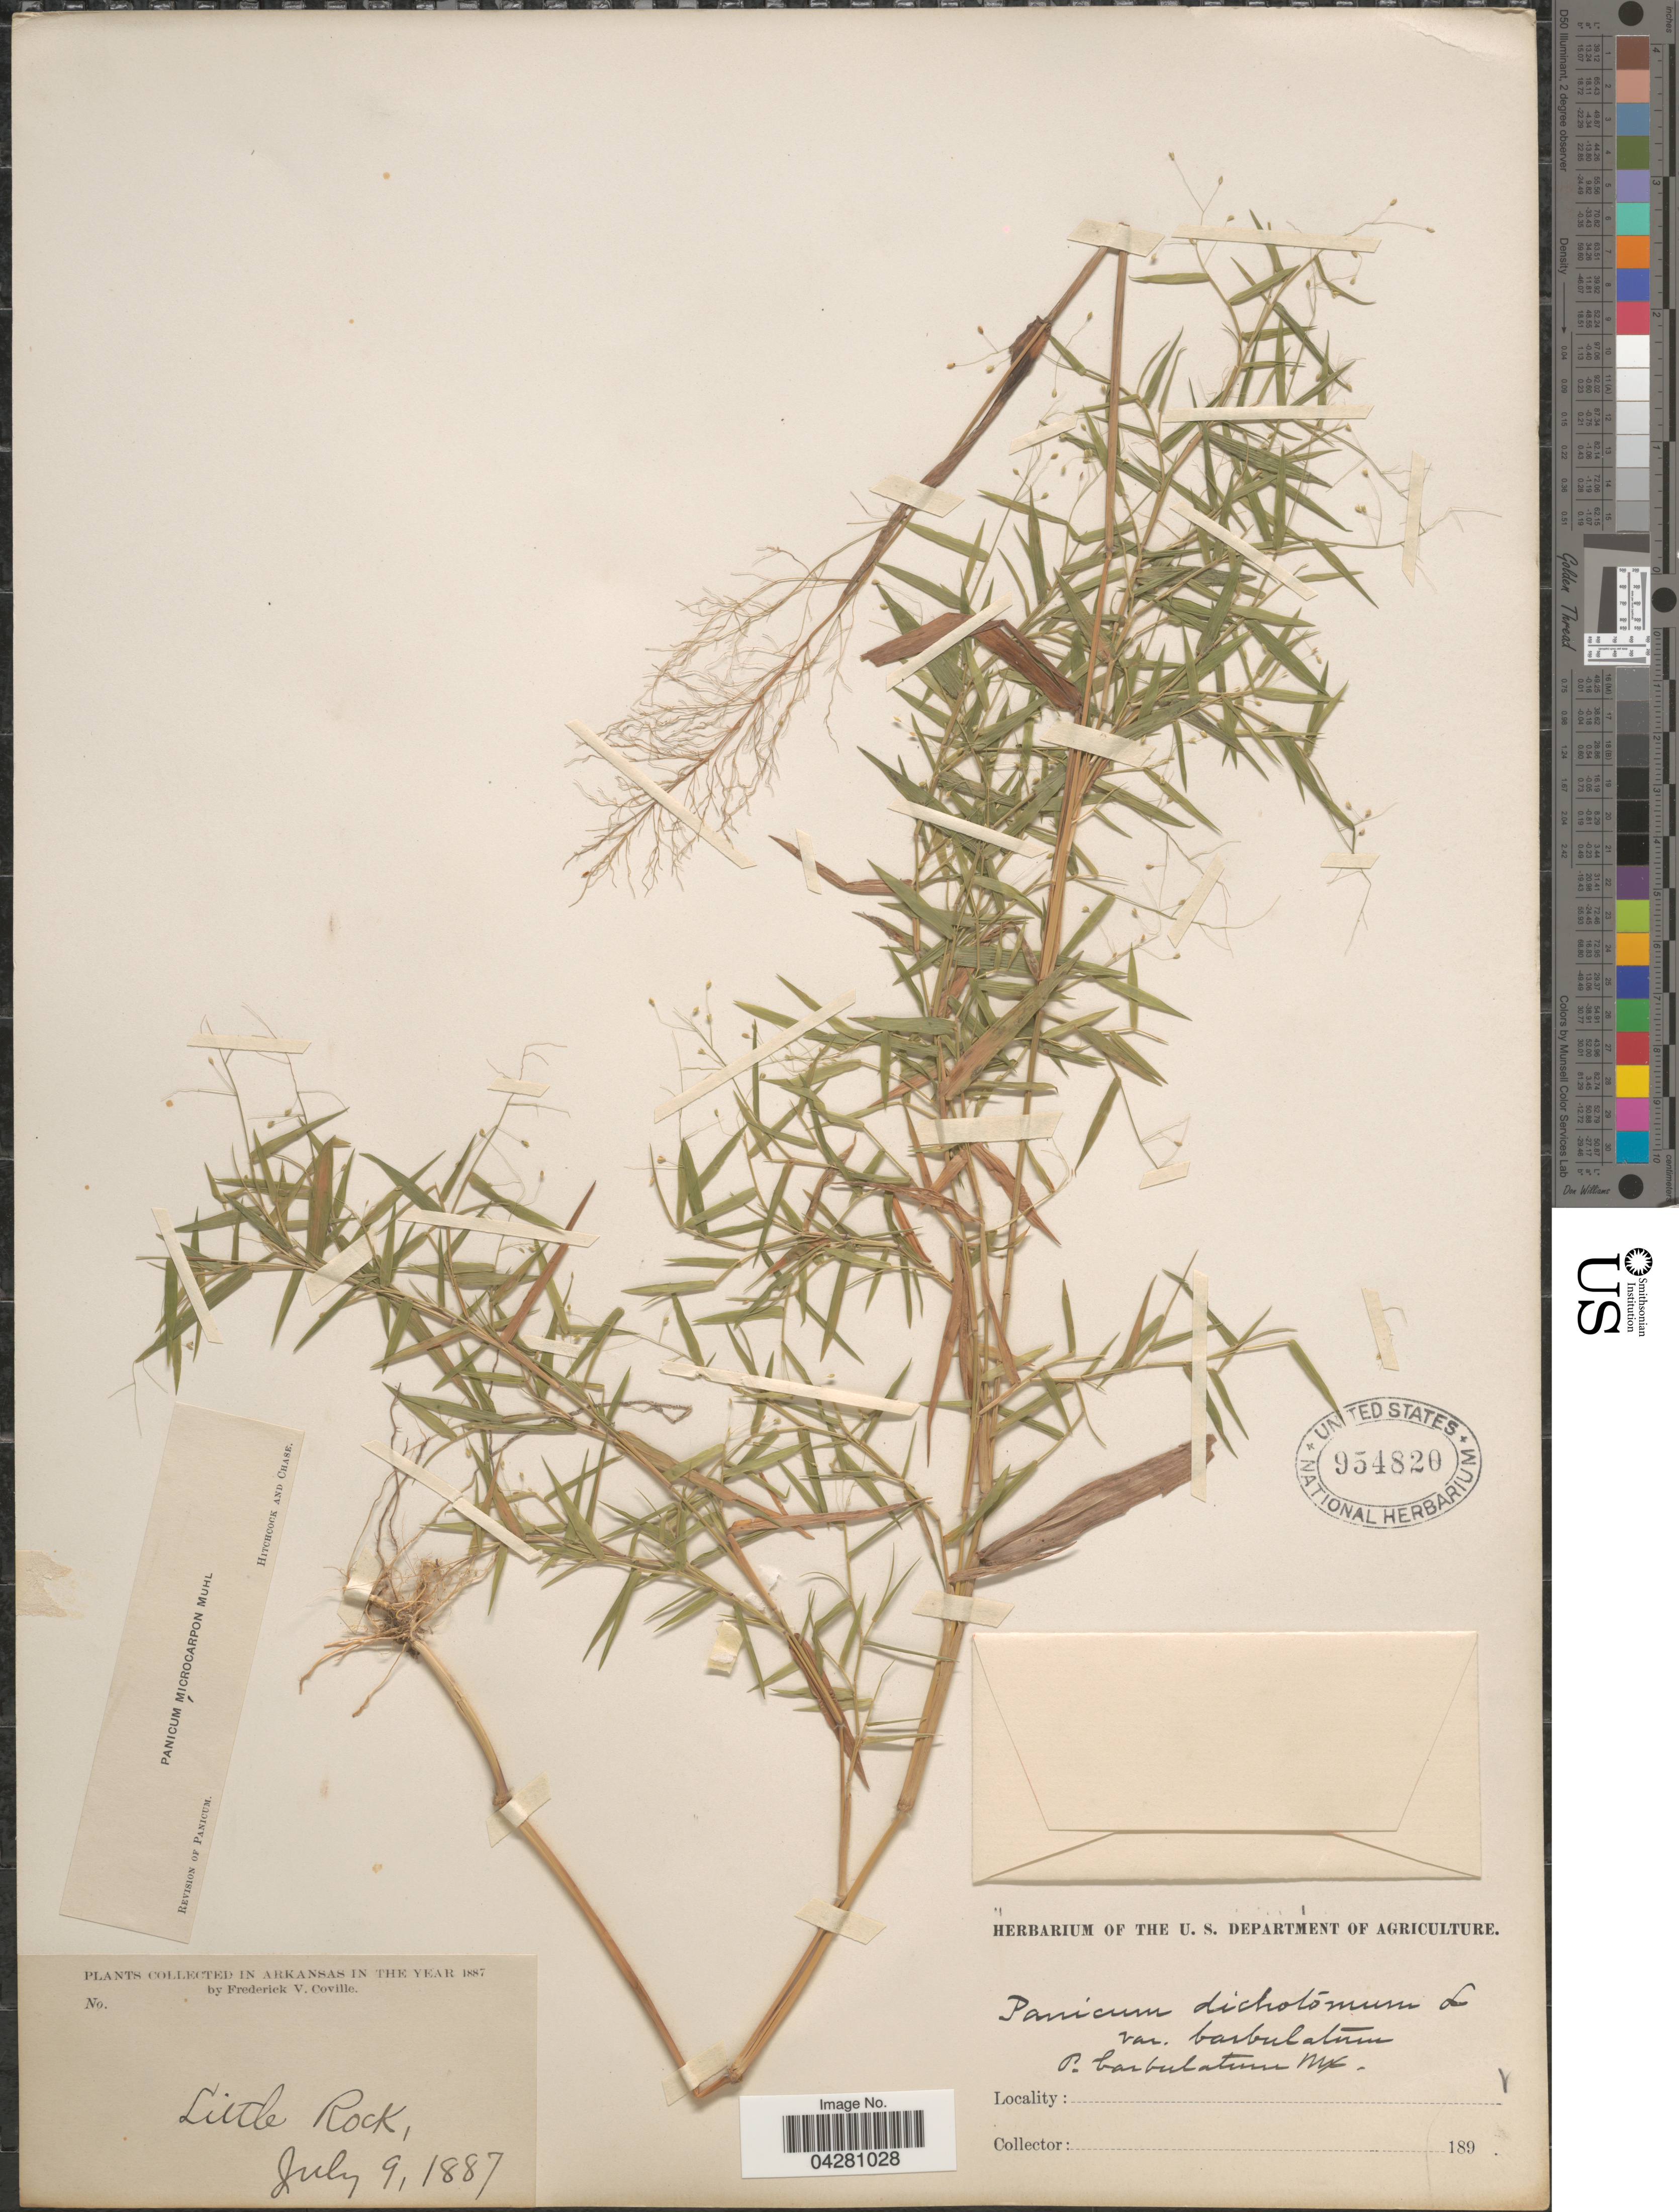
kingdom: Plantae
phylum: Tracheophyta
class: Liliopsida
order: Poales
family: Poaceae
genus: Dichanthelium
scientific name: Dichanthelium dichotomum var. dichotomum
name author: (L.) Gould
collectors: F. V. Coville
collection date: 1887-07-09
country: United States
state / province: Arkansas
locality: Little Rock.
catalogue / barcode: US 954820